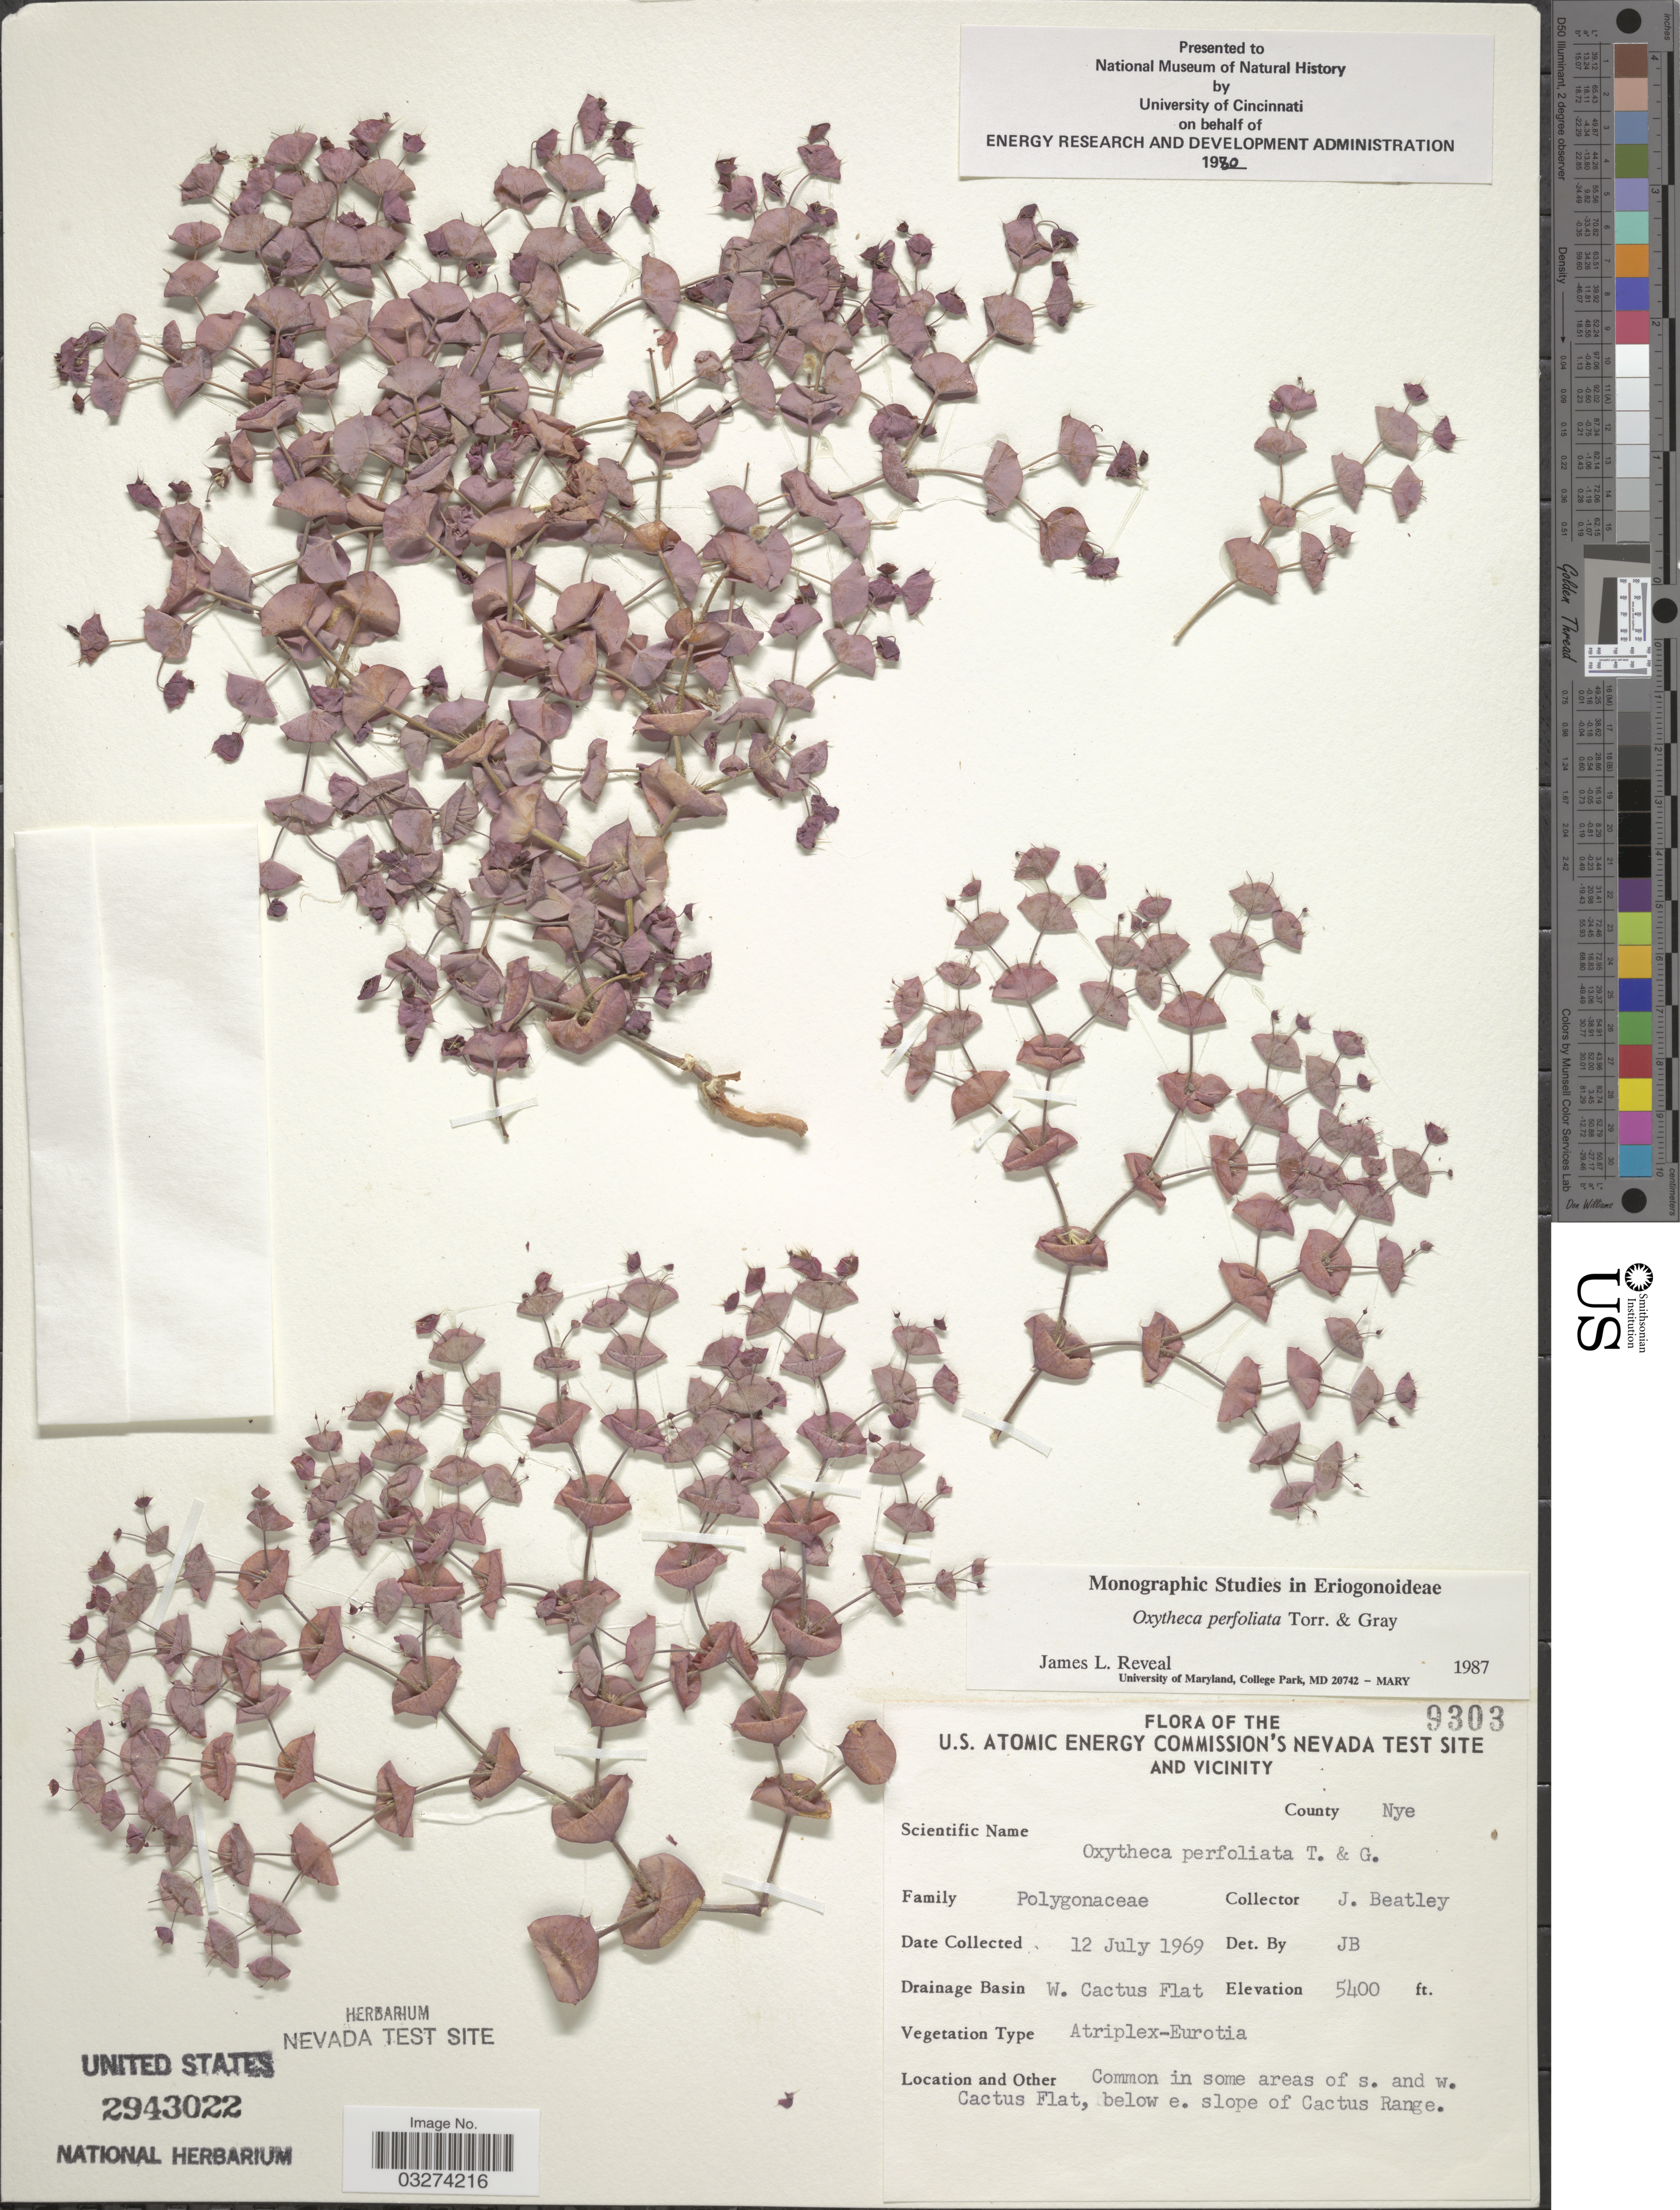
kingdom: Plantae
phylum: Tracheophyta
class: Magnoliopsida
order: Caryophyllales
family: Polygonaceae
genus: Oxytheca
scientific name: Oxytheca perfoliata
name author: Torr. & A. Gray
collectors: J. C. Beatley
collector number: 9303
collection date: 1969-07-12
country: United States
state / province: Nevada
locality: U.S. Atomic Energy Commission's Nevada Test Site and Vicinity. County Nye. Drainage Basin W. Cactus Flat. Common in some areas of s. and w. Cactus Flat, below e. slope of Cactus Range.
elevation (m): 1646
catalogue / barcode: US 2943022